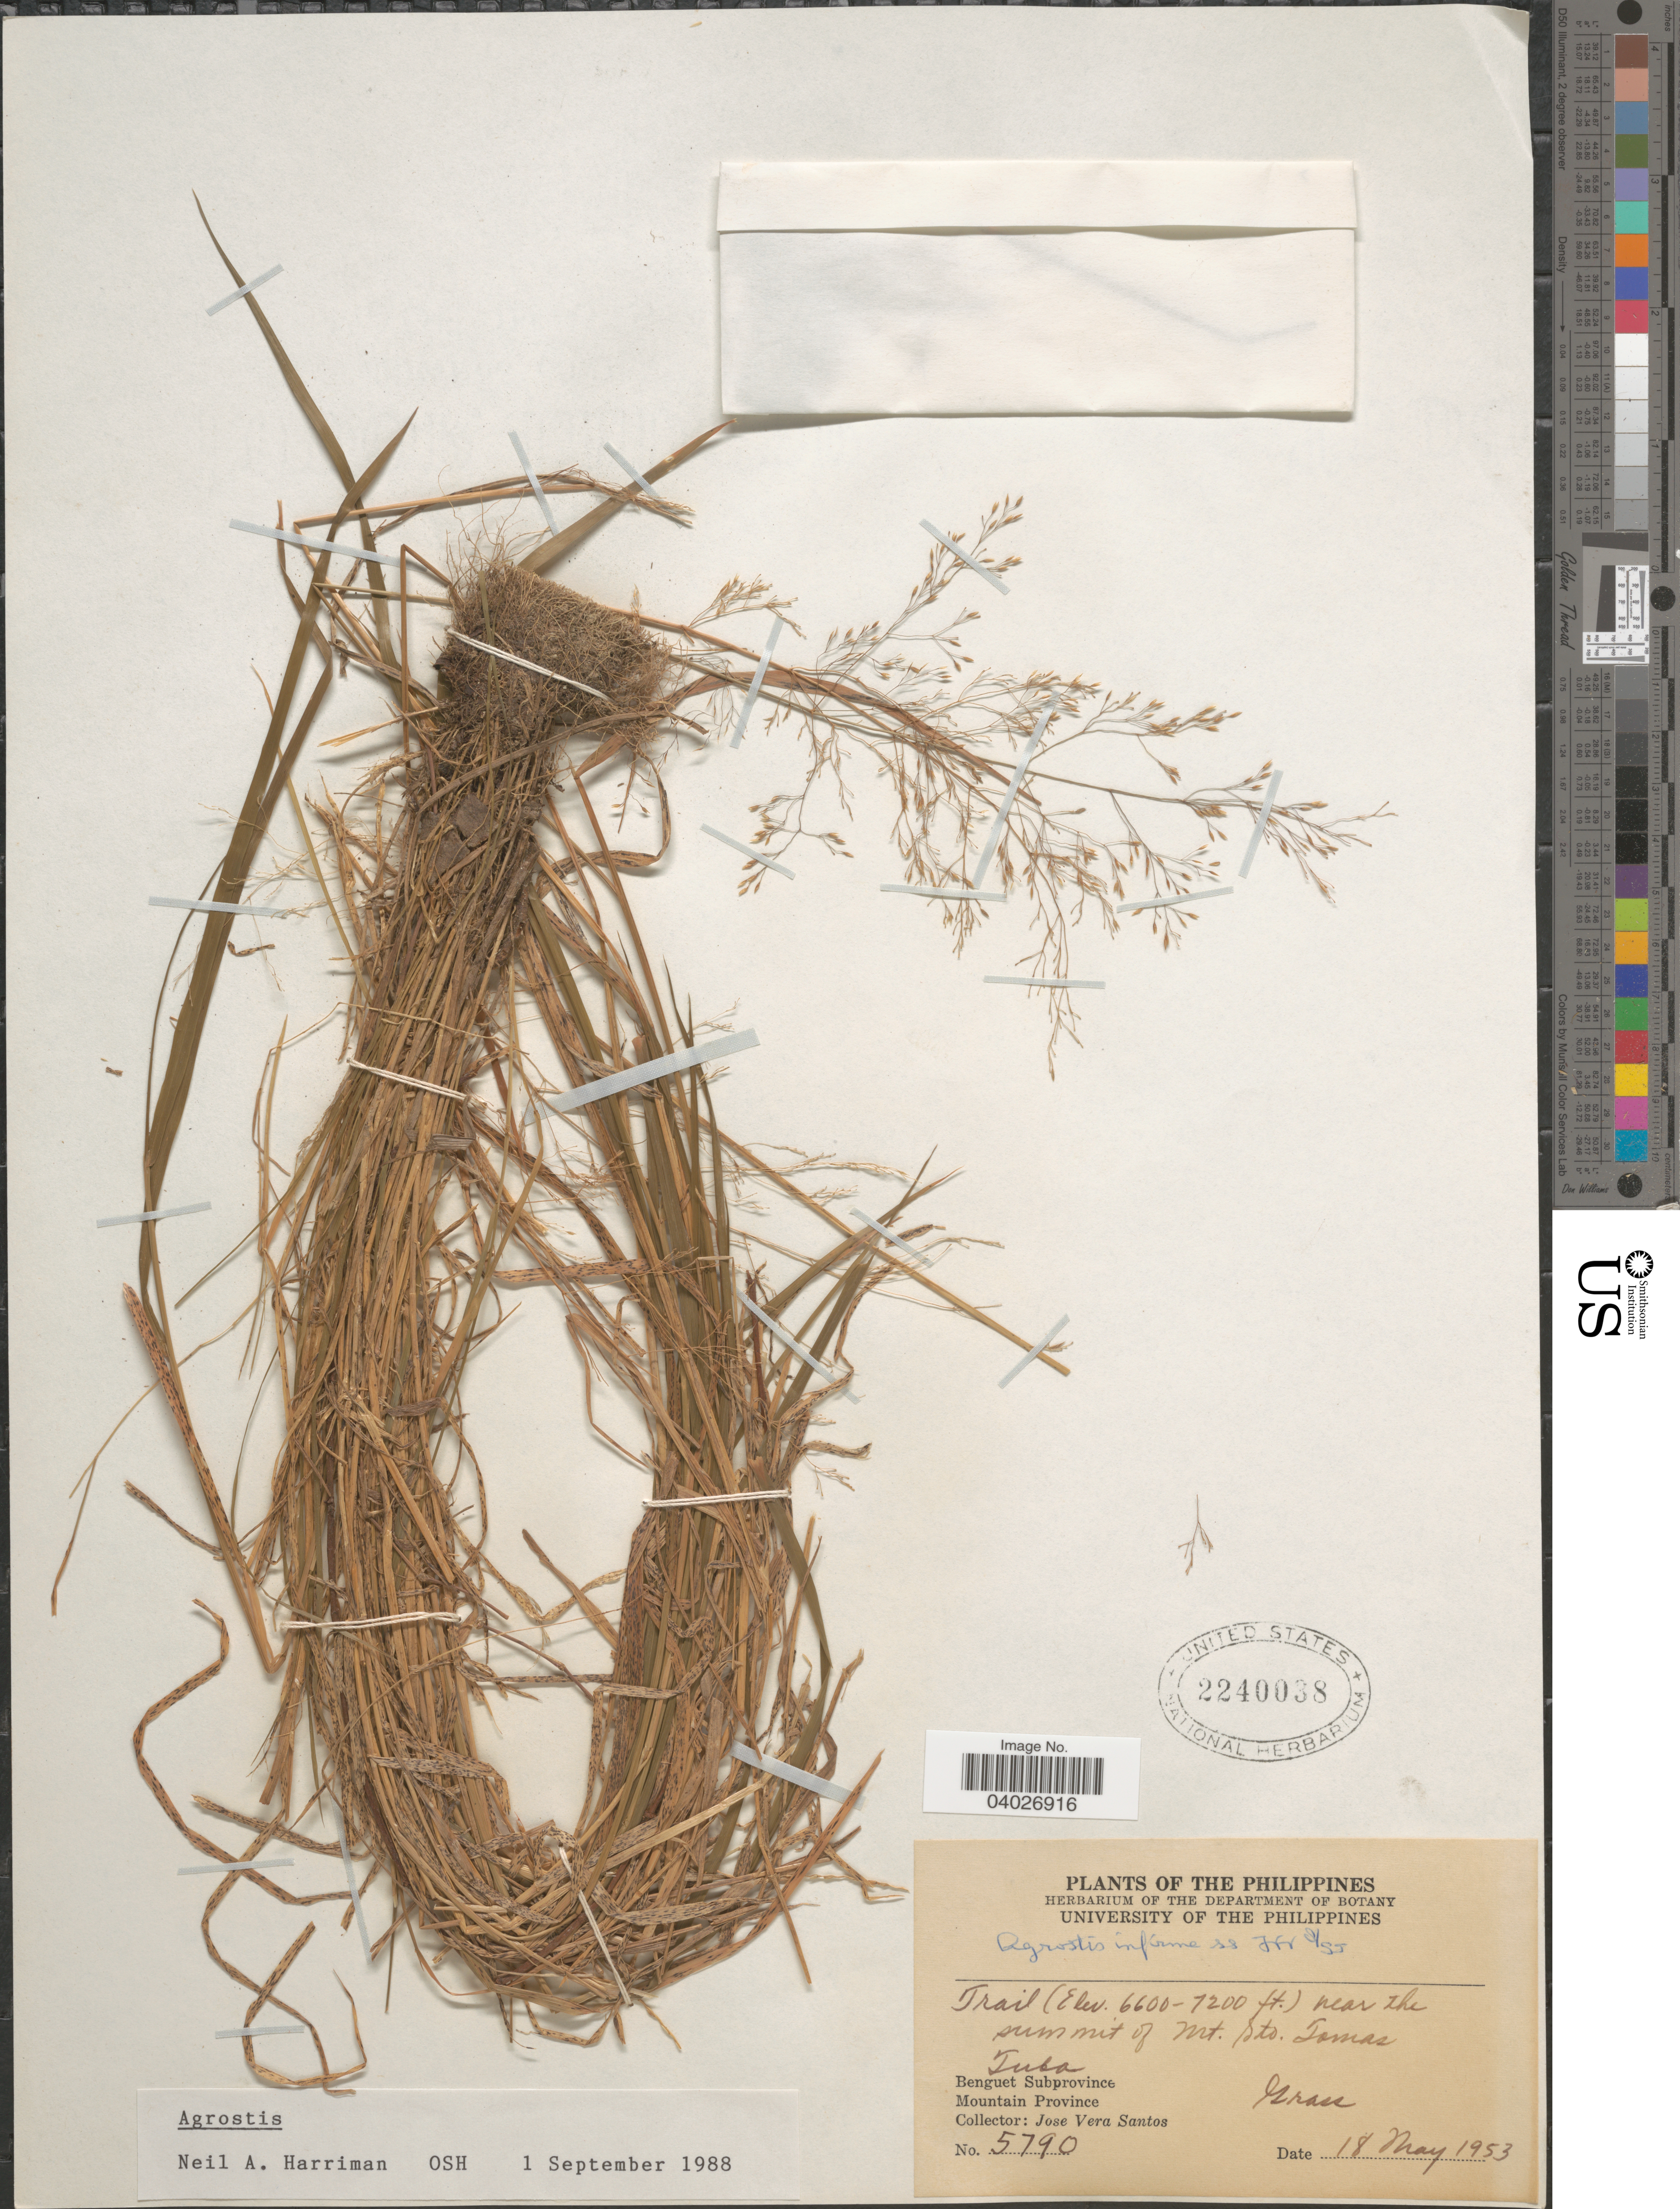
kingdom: Plantae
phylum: Tracheophyta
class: Liliopsida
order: Poales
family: Poaceae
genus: Agrostis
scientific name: Agrostis infirma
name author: Büse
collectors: J. V. Santos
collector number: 5790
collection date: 1953-05-18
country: Philippines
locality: Trail near the summit of Mt. Sto. Tomas. Tuba. Benguet Subprovince. Mountain Province.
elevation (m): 2012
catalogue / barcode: US 2240038